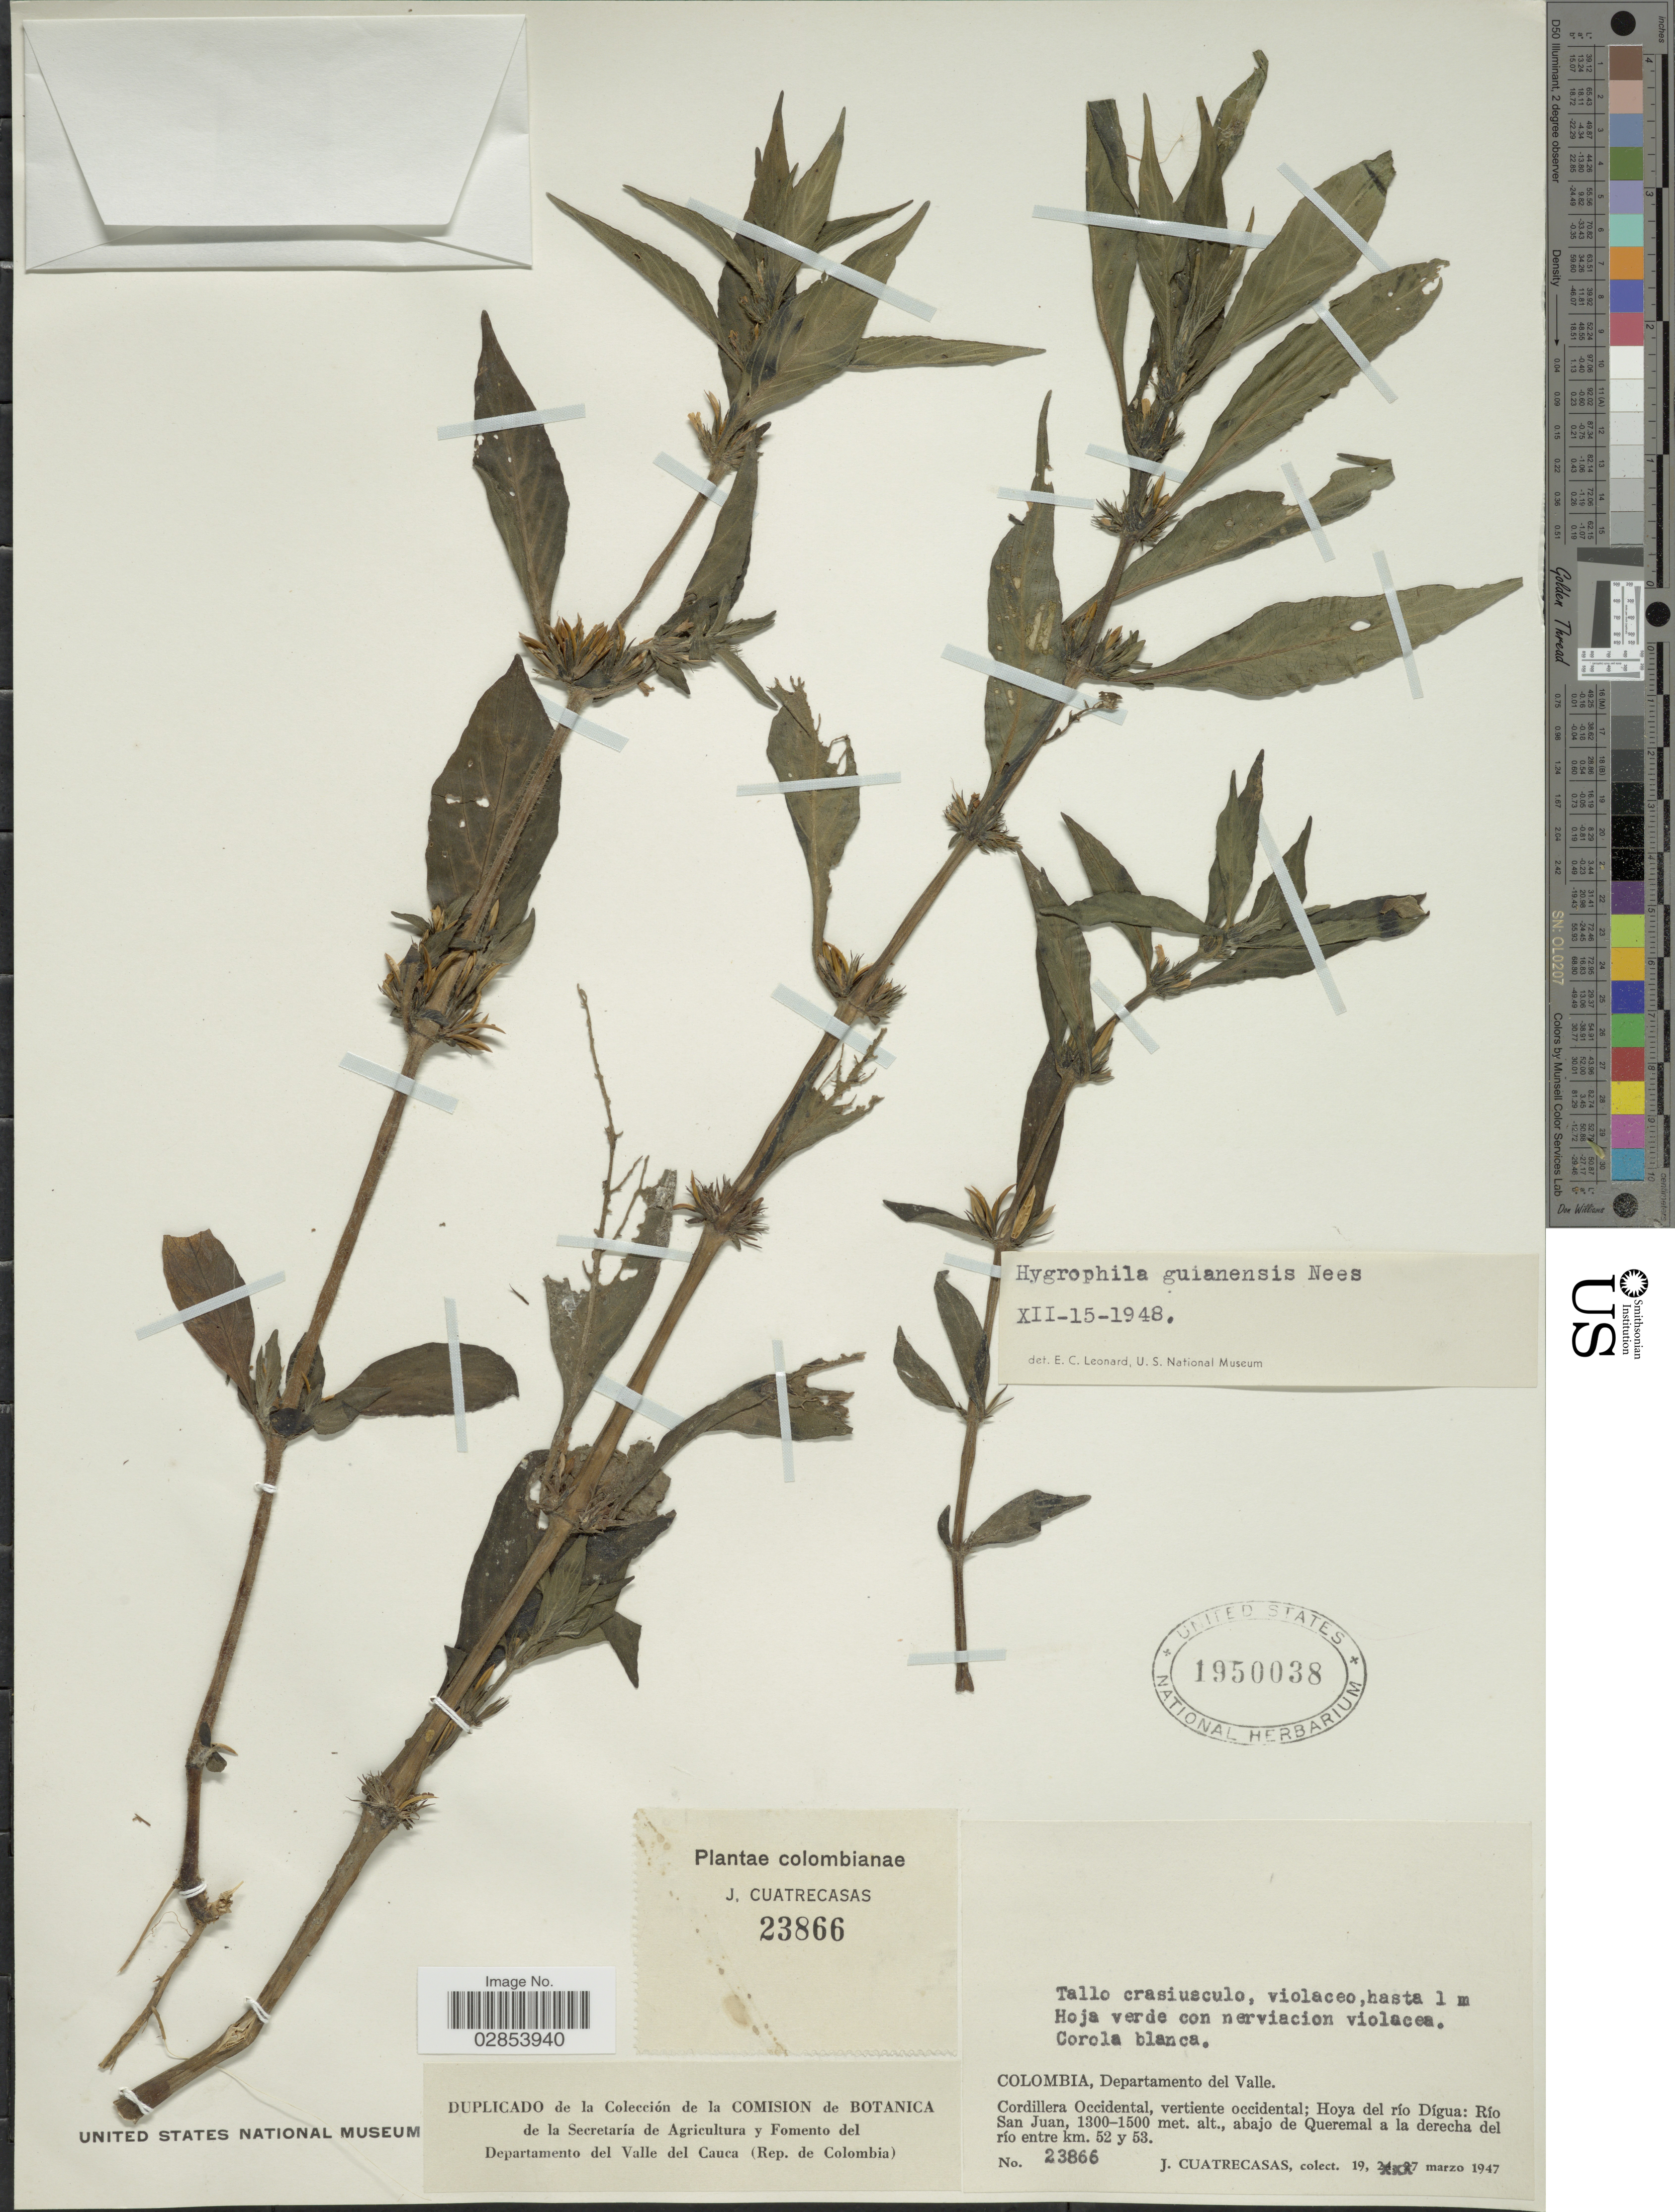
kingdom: Plantae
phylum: Tracheophyta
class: Magnoliopsida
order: Lamiales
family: Acanthaceae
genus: Hygrophila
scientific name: Hygrophila costata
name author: Nees & T. Nees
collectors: J. Cuatrecasas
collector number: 23866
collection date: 1947-03-19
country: Colombia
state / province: Valle del Cauca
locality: Departamento del Valle, Cordillera Occidental, vertiente occidental; Hoya del río Dígua: Río San Juan, abajo de Queremal a la derecha del río entre km. 52 y 53.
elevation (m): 1300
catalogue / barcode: US 1950038